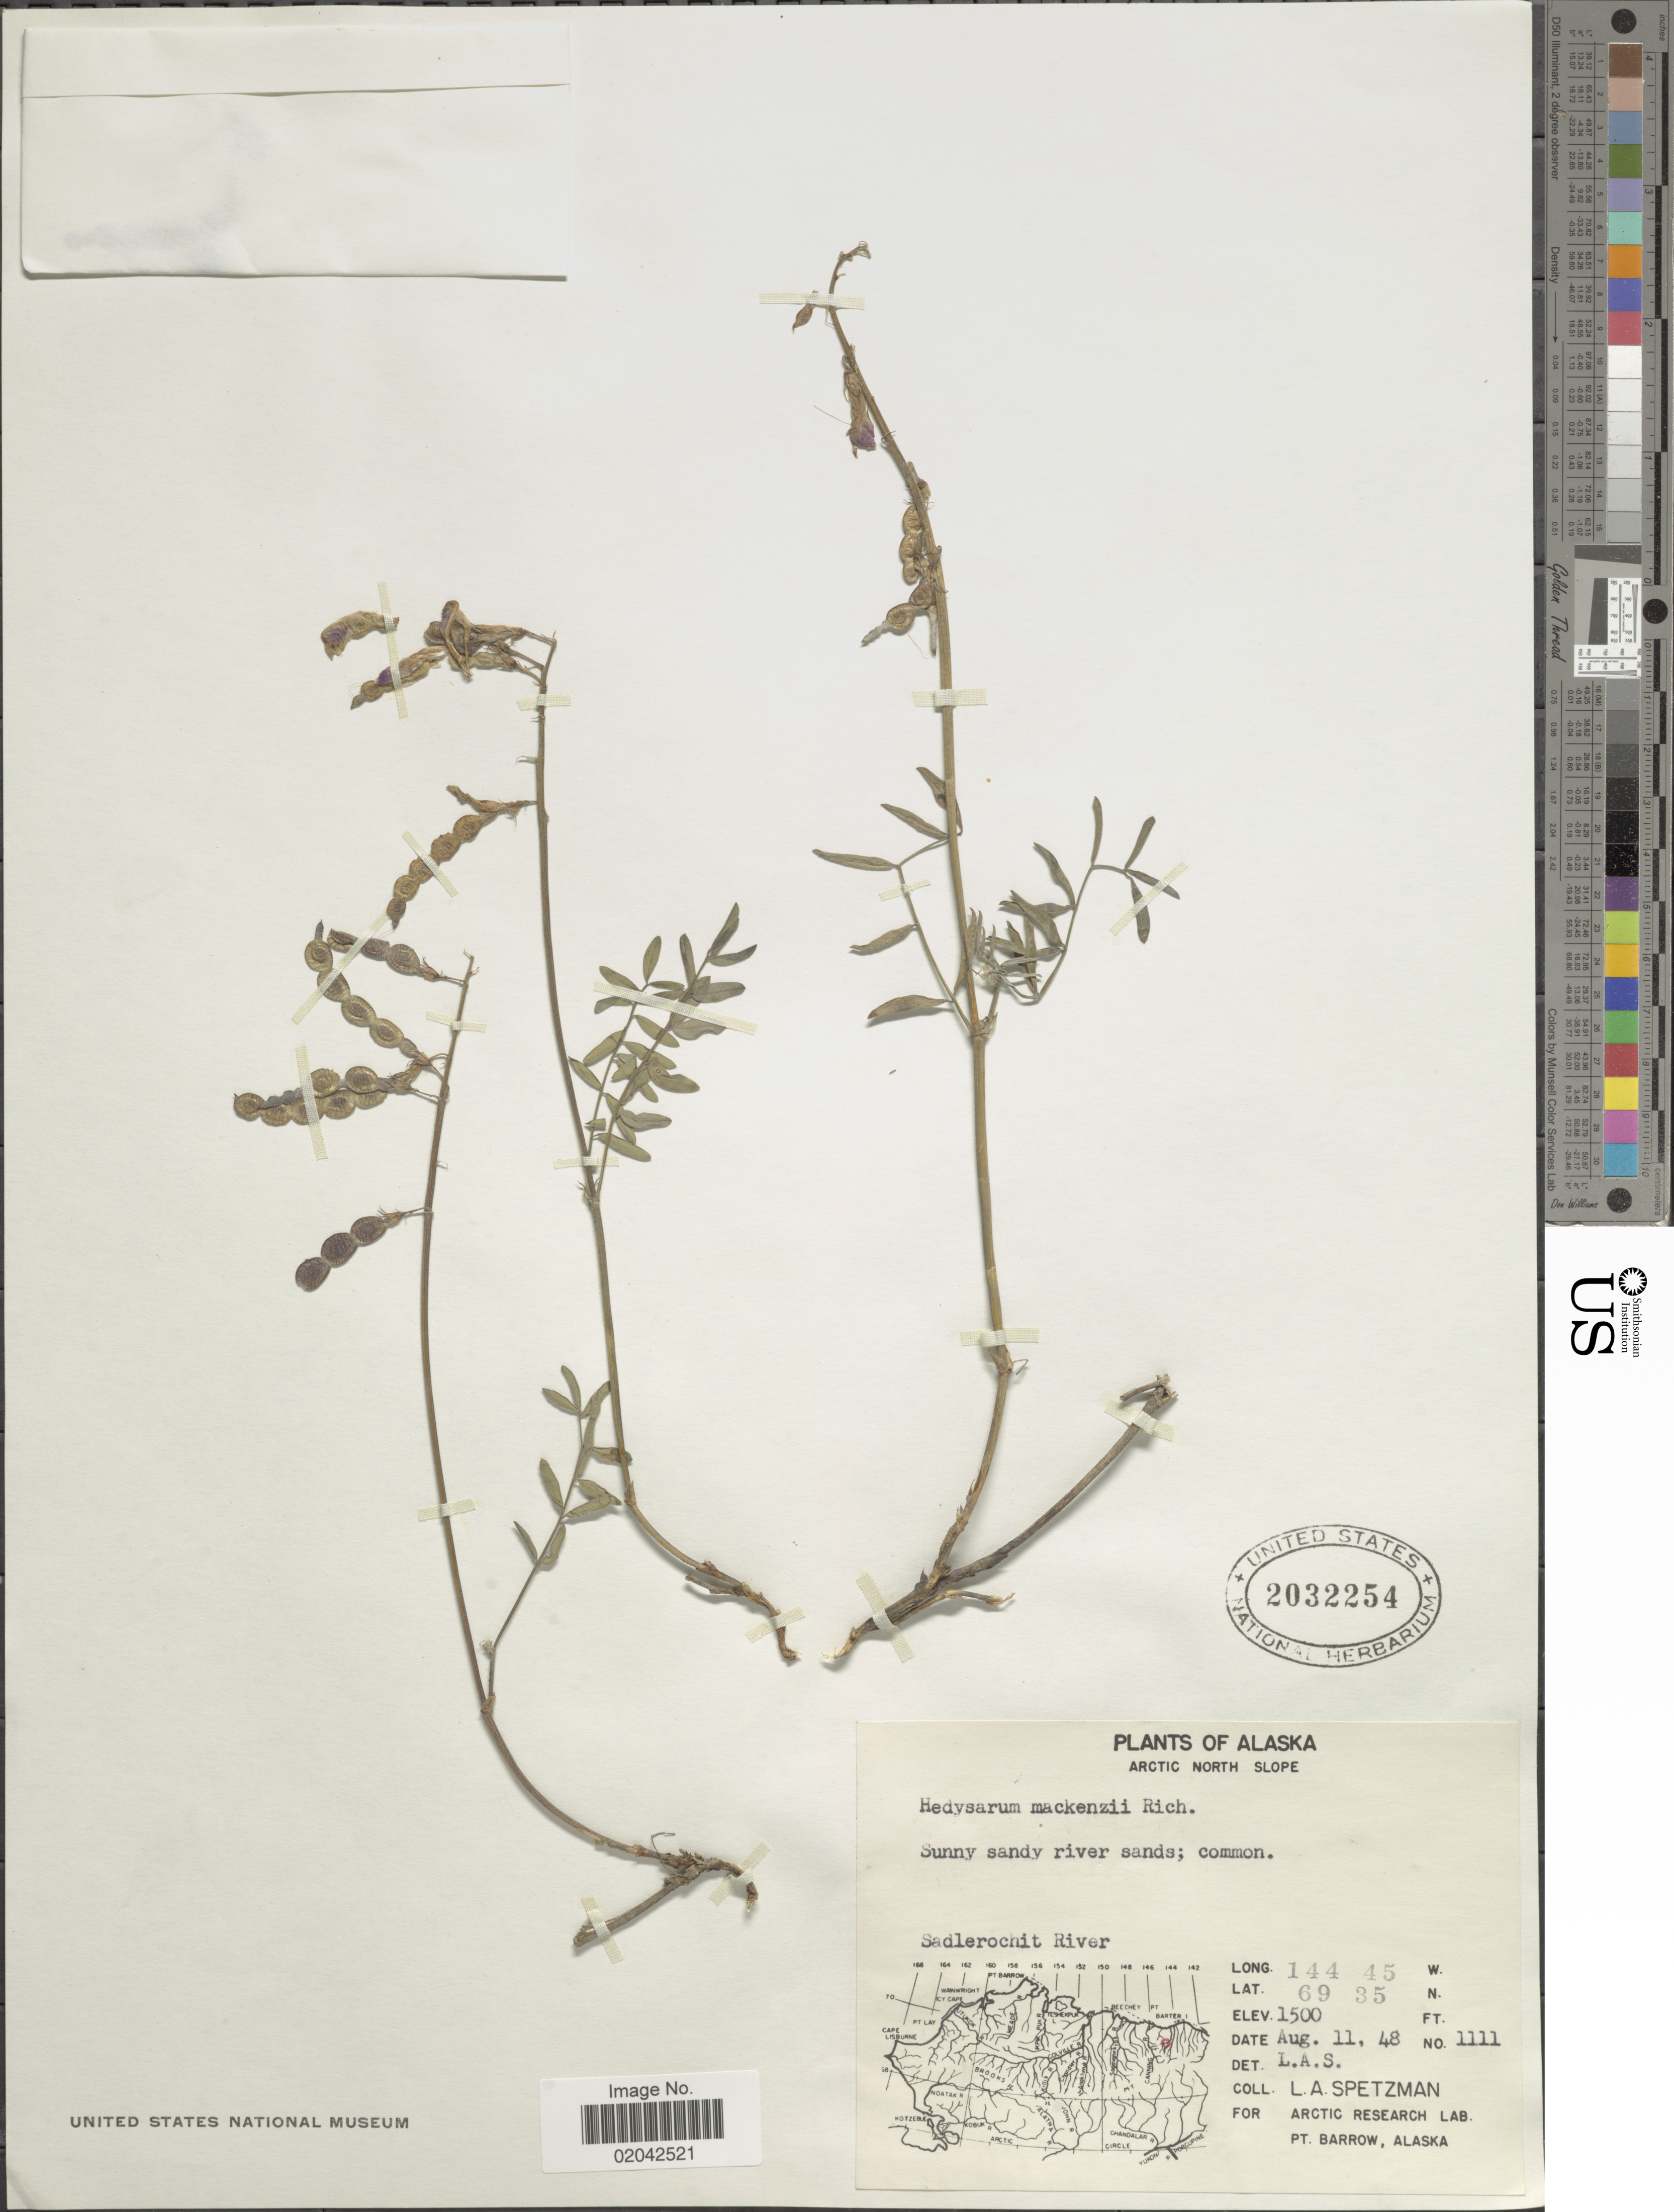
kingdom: Plantae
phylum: Tracheophyta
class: Magnoliopsida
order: Fabales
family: Fabaceae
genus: Hedysarum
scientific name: Hedysarum mackenziei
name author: Richardson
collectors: L. Spetzman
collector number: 1111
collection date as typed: Transcribed d/m/y: 11/8/48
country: United States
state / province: Alaska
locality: Sadlerochit River.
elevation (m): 457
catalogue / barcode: US 2032254